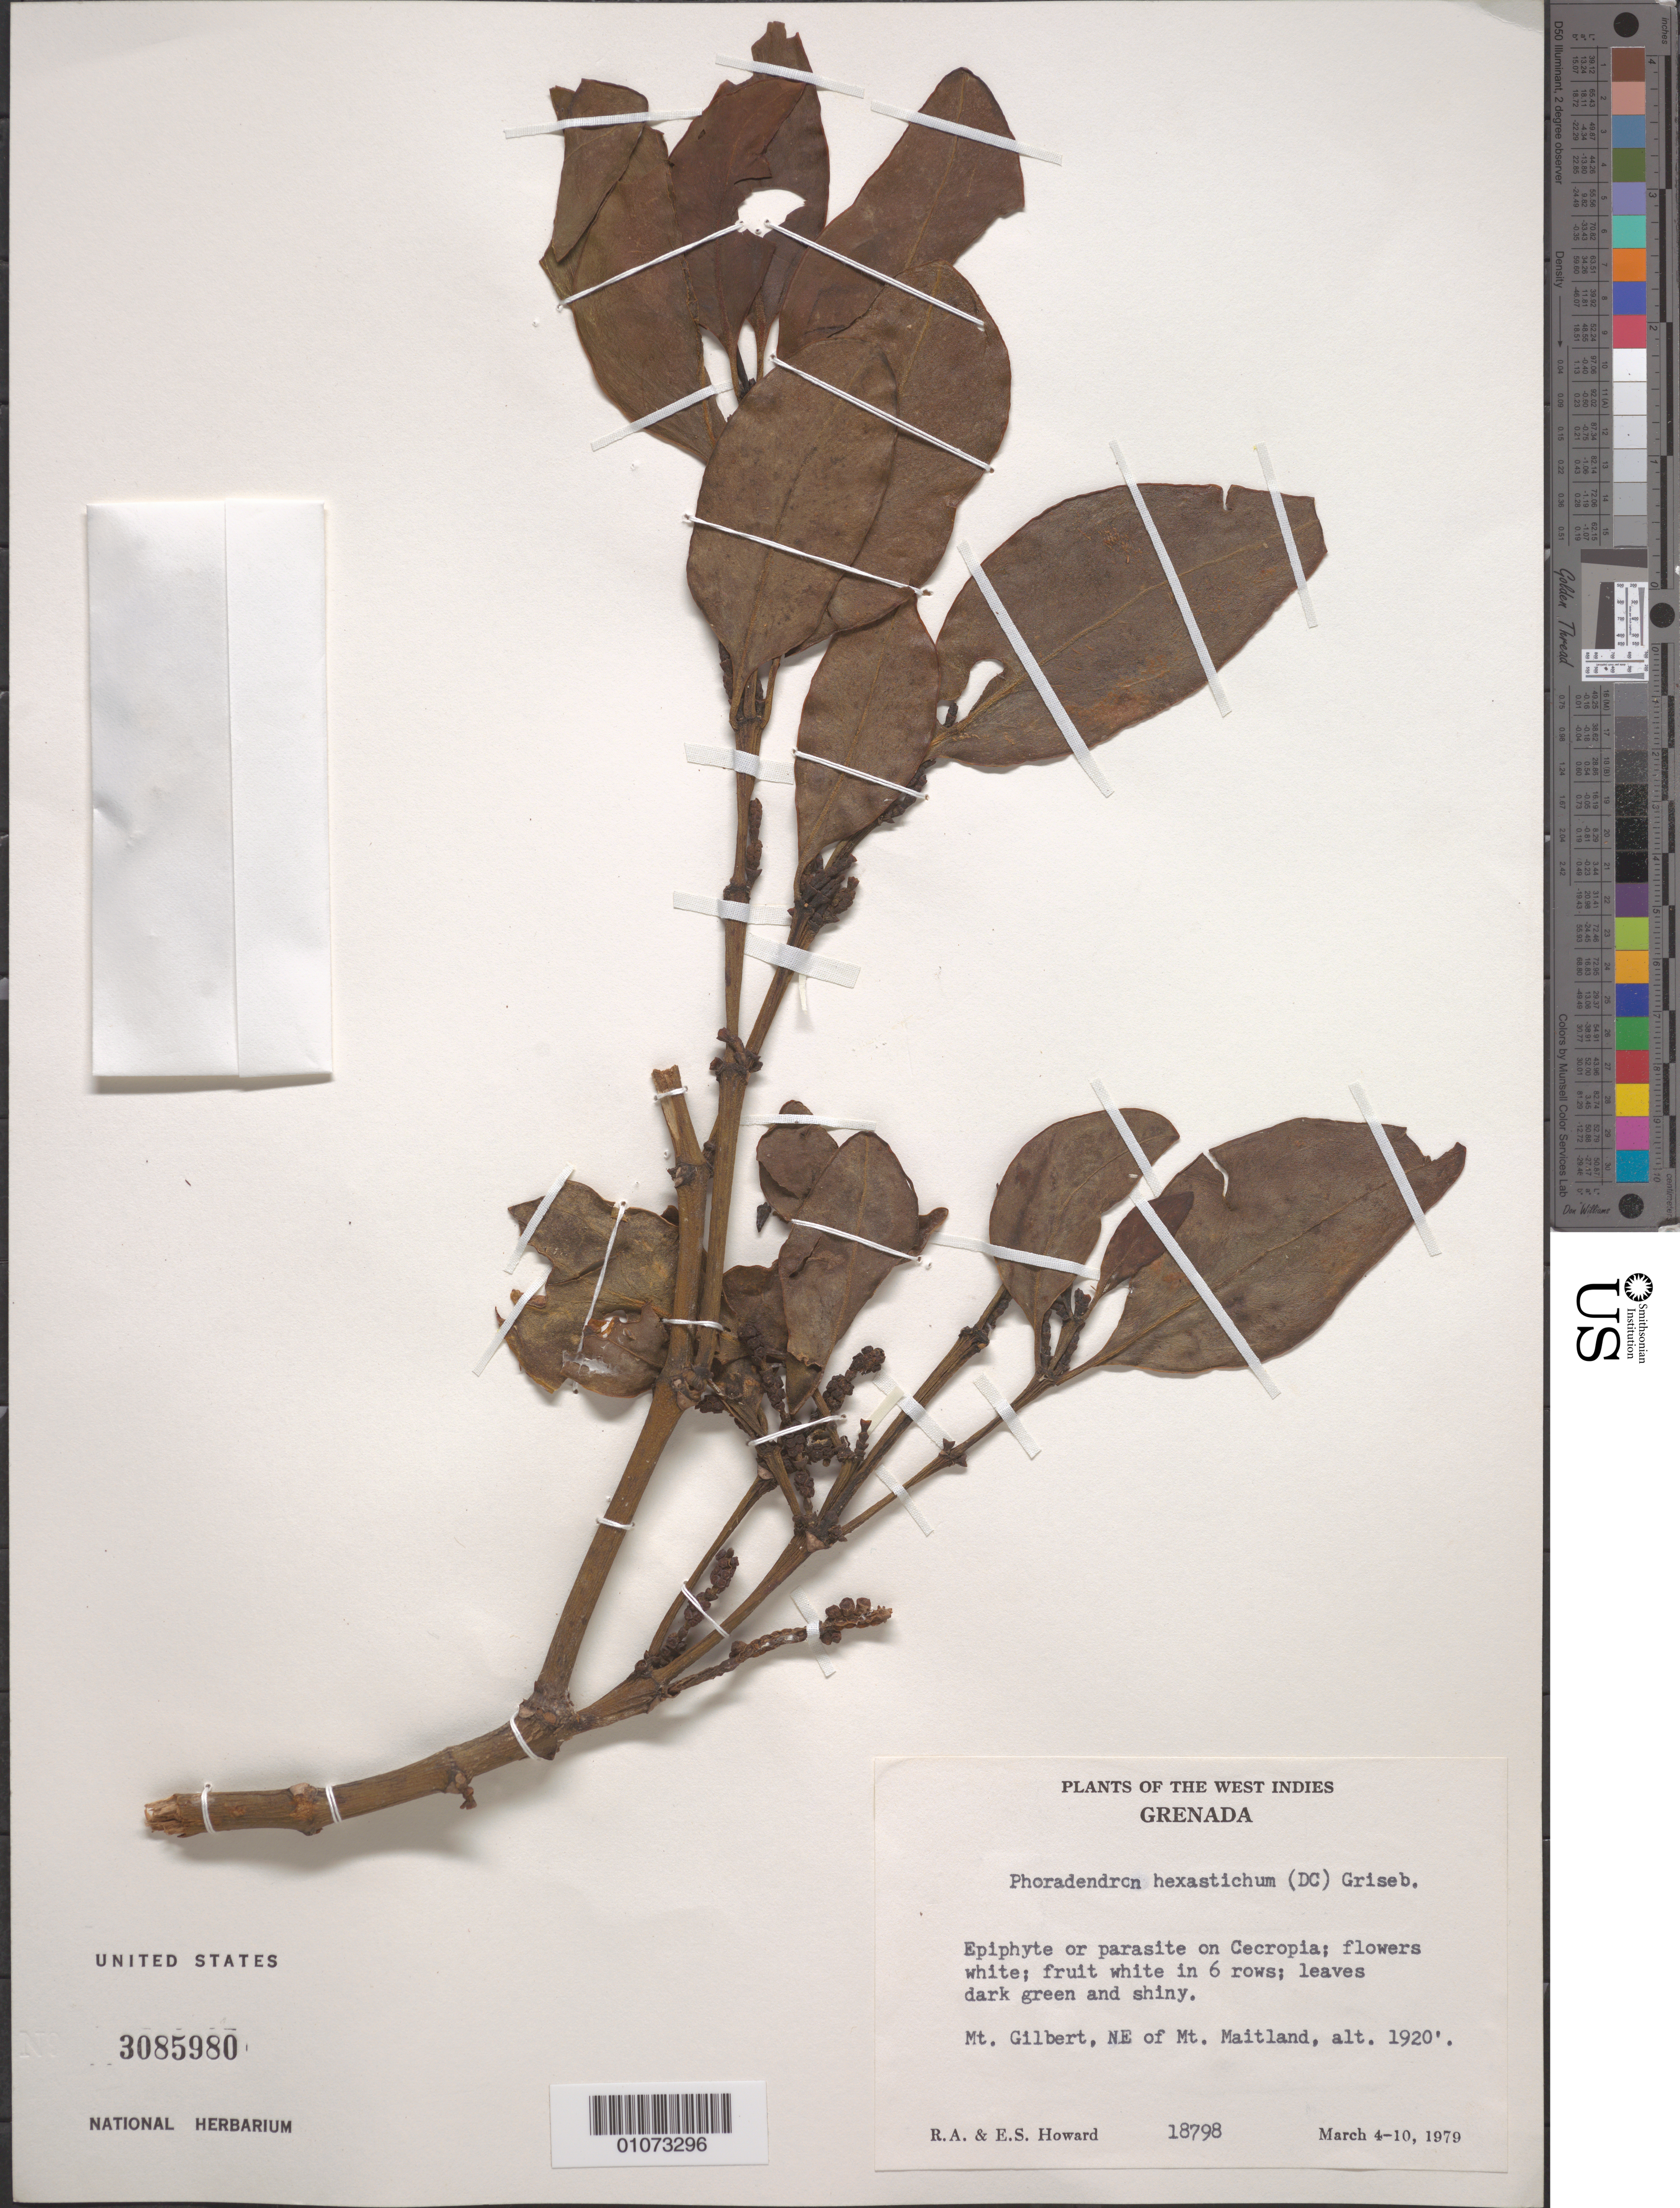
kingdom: Plantae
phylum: Tracheophyta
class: Magnoliopsida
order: Santalales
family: Viscaceae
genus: Phoradendron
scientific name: Phoradendron hexastichum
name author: (DC.) Griseb.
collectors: E. S. Howard & R. A. Howard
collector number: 18798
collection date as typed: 04 Mar 1979 to 10 Mar 1979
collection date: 1979-03-04/1979-03-10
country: Grenada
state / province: Saint David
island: Grenada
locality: Mt. Gilbert, NE of Mt. Maitland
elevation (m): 585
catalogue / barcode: US 3085980